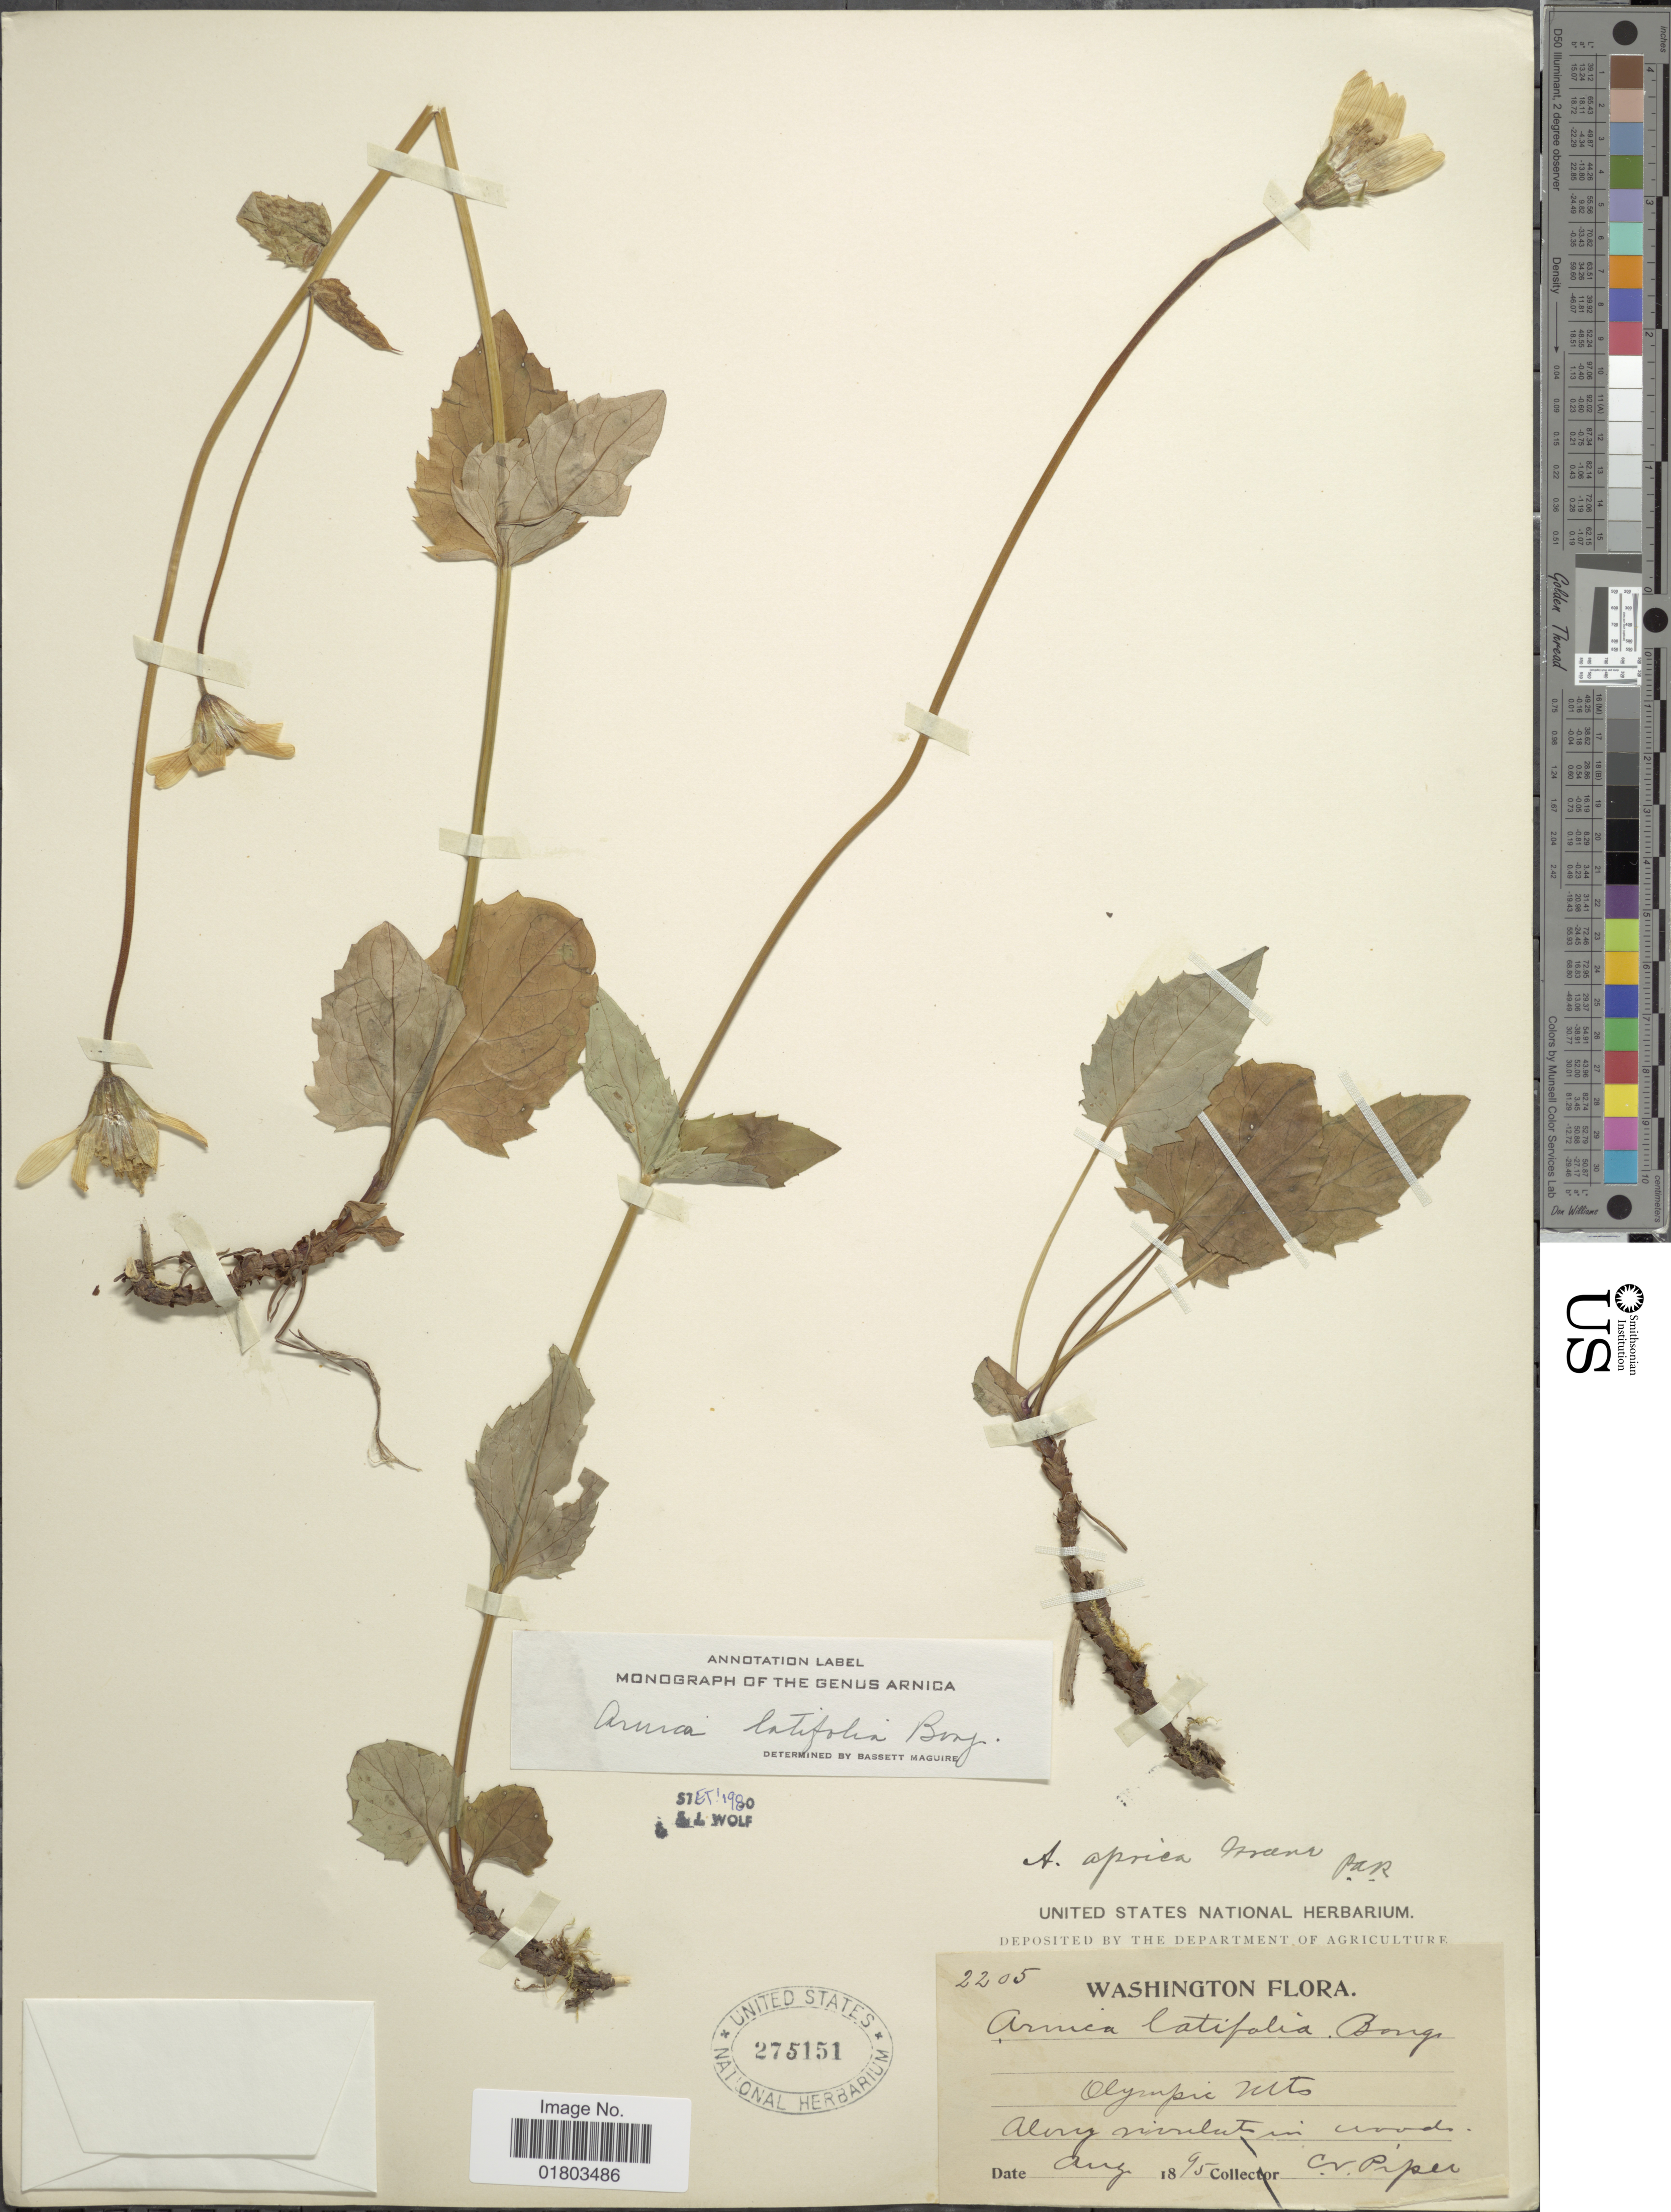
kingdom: Plantae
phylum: Tracheophyta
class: Magnoliopsida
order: Asterales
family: Asteraceae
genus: Arnica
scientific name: Arnica latifolia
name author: Bong.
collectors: C. V. Piper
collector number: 2205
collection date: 1895-08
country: United States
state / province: Washington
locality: Olympic Mts, Along rivuluts in woods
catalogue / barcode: US 275151